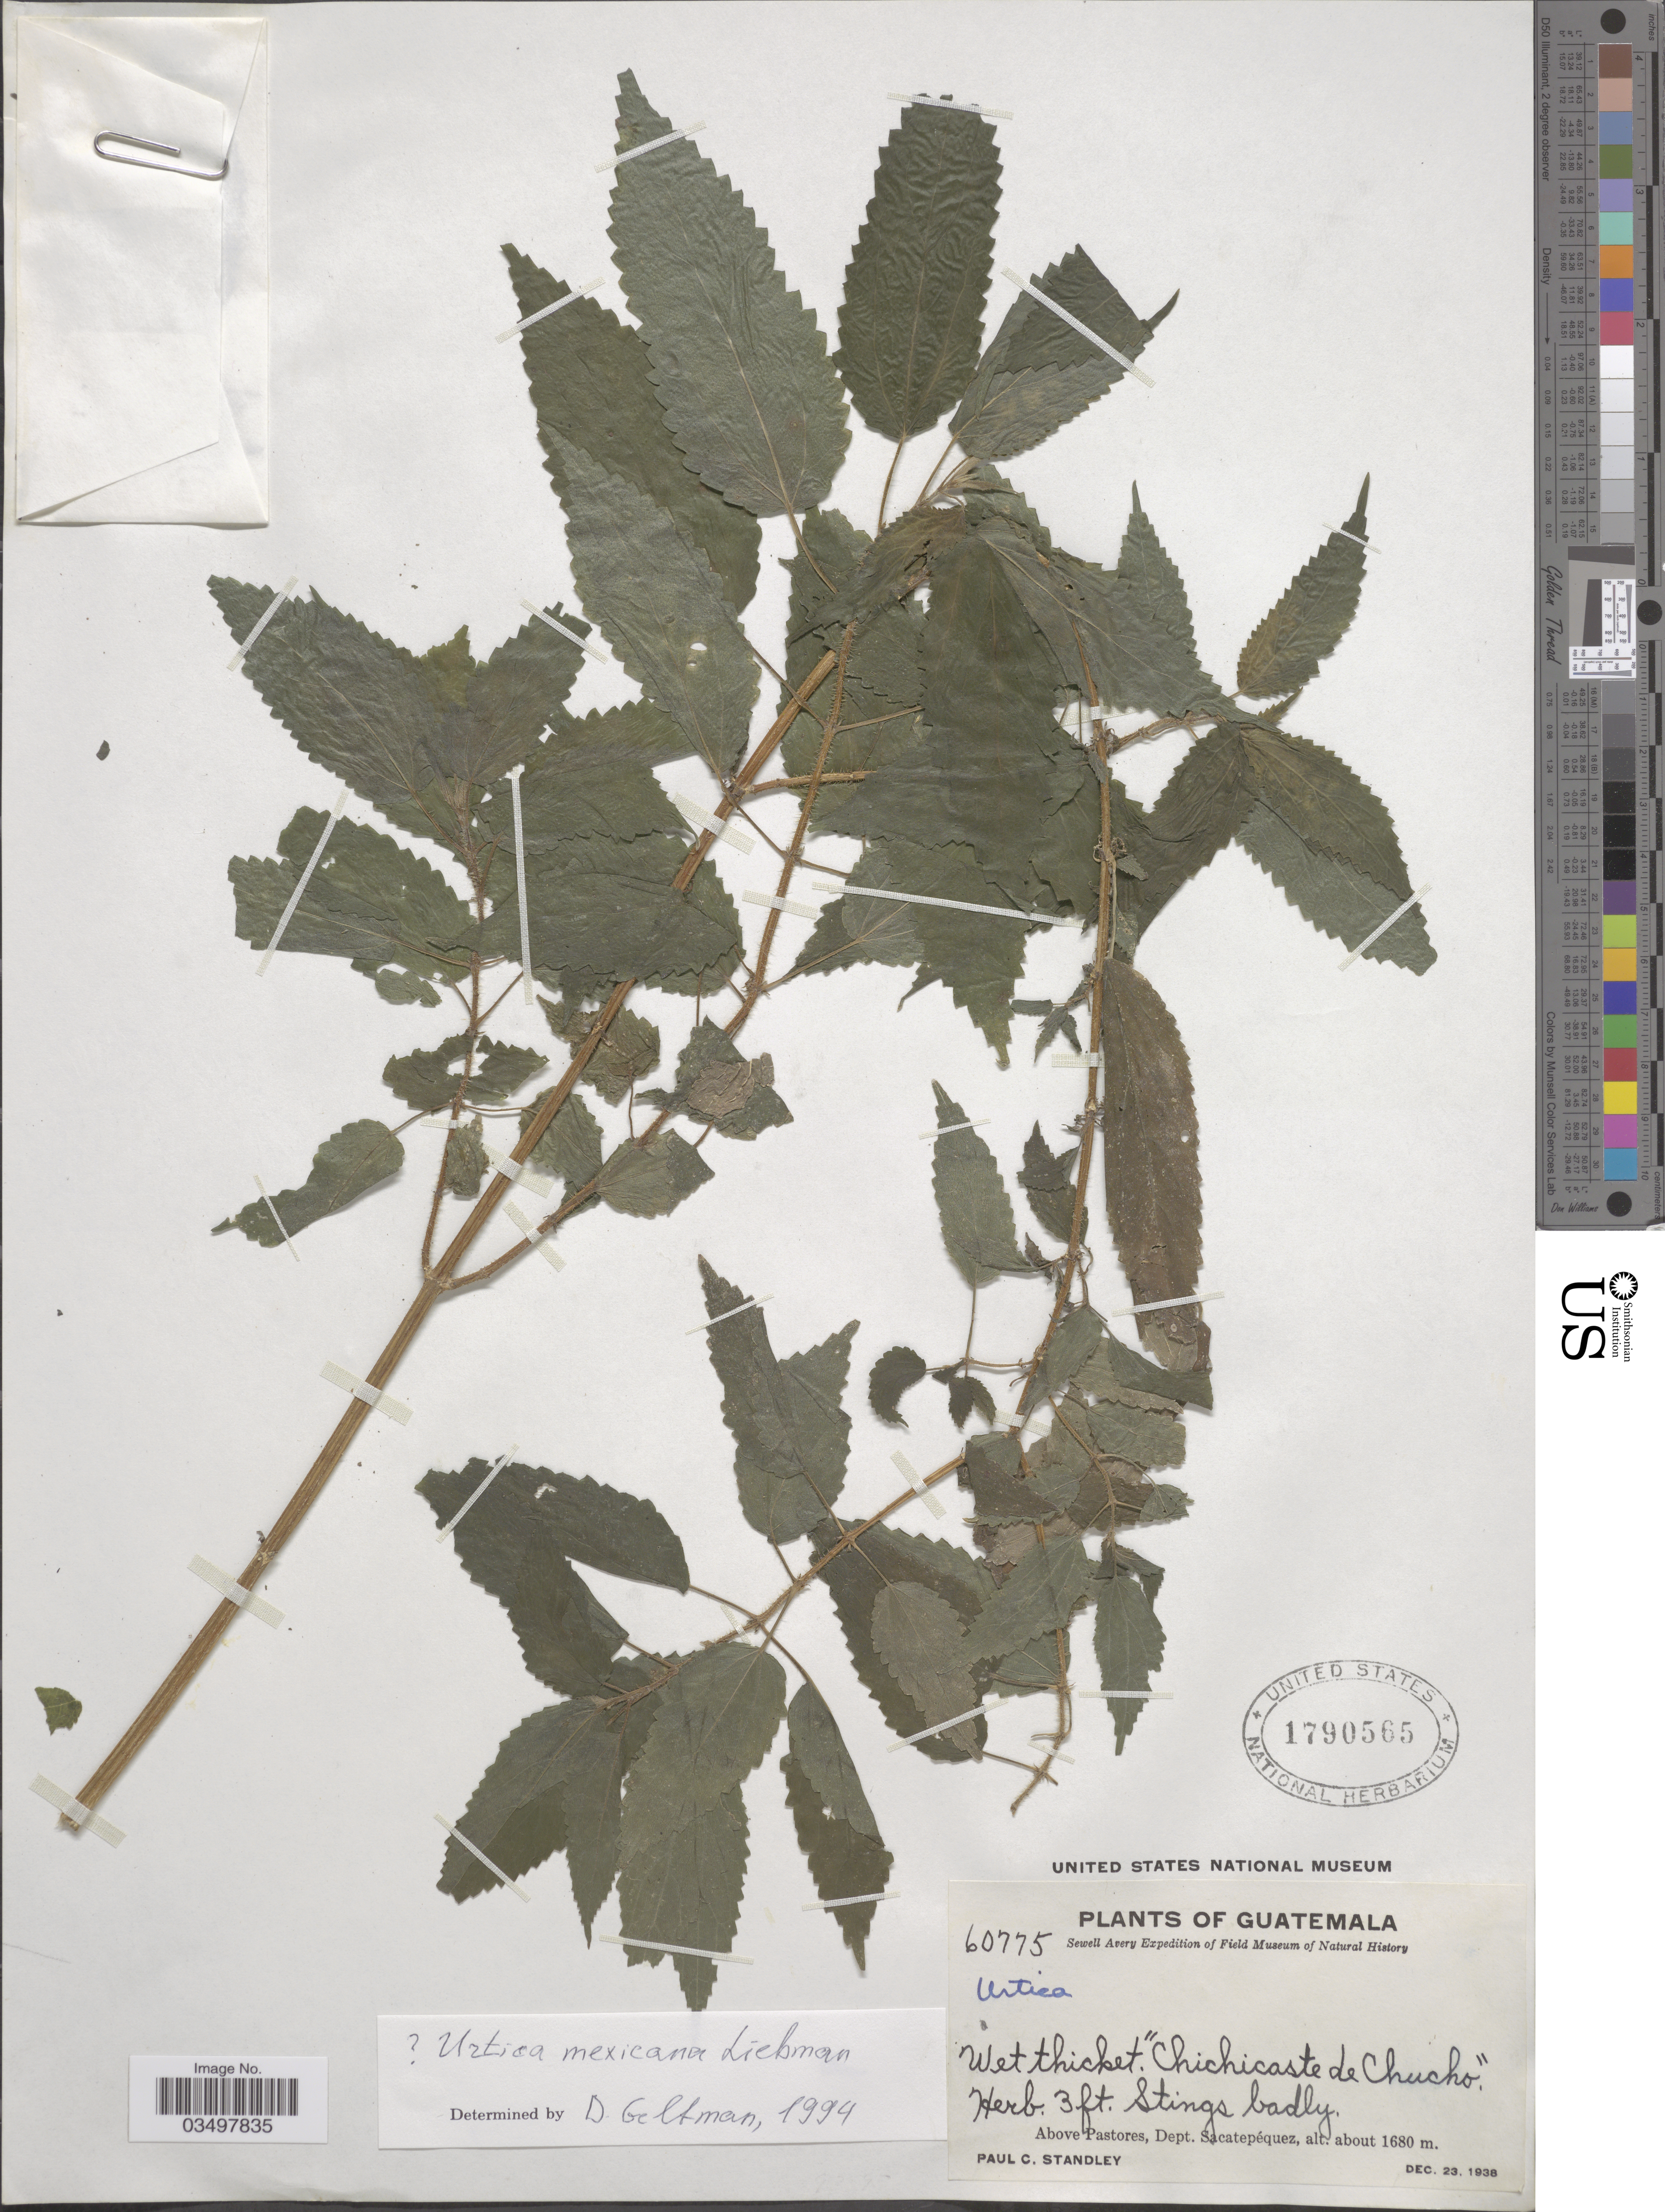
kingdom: Plantae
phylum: Tracheophyta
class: Magnoliopsida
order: Rosales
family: Urticaceae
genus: Urtica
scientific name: Urtica mexicana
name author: Liebm.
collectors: P. C. Standley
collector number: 60775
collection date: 1938-12-23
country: Guatemala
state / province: Sacatepequez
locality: Wet thicket. 'Chichicaste de Chucho.' Above Pastores, Dept. Sacatepéquez.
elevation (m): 1680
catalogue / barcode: US 1790565